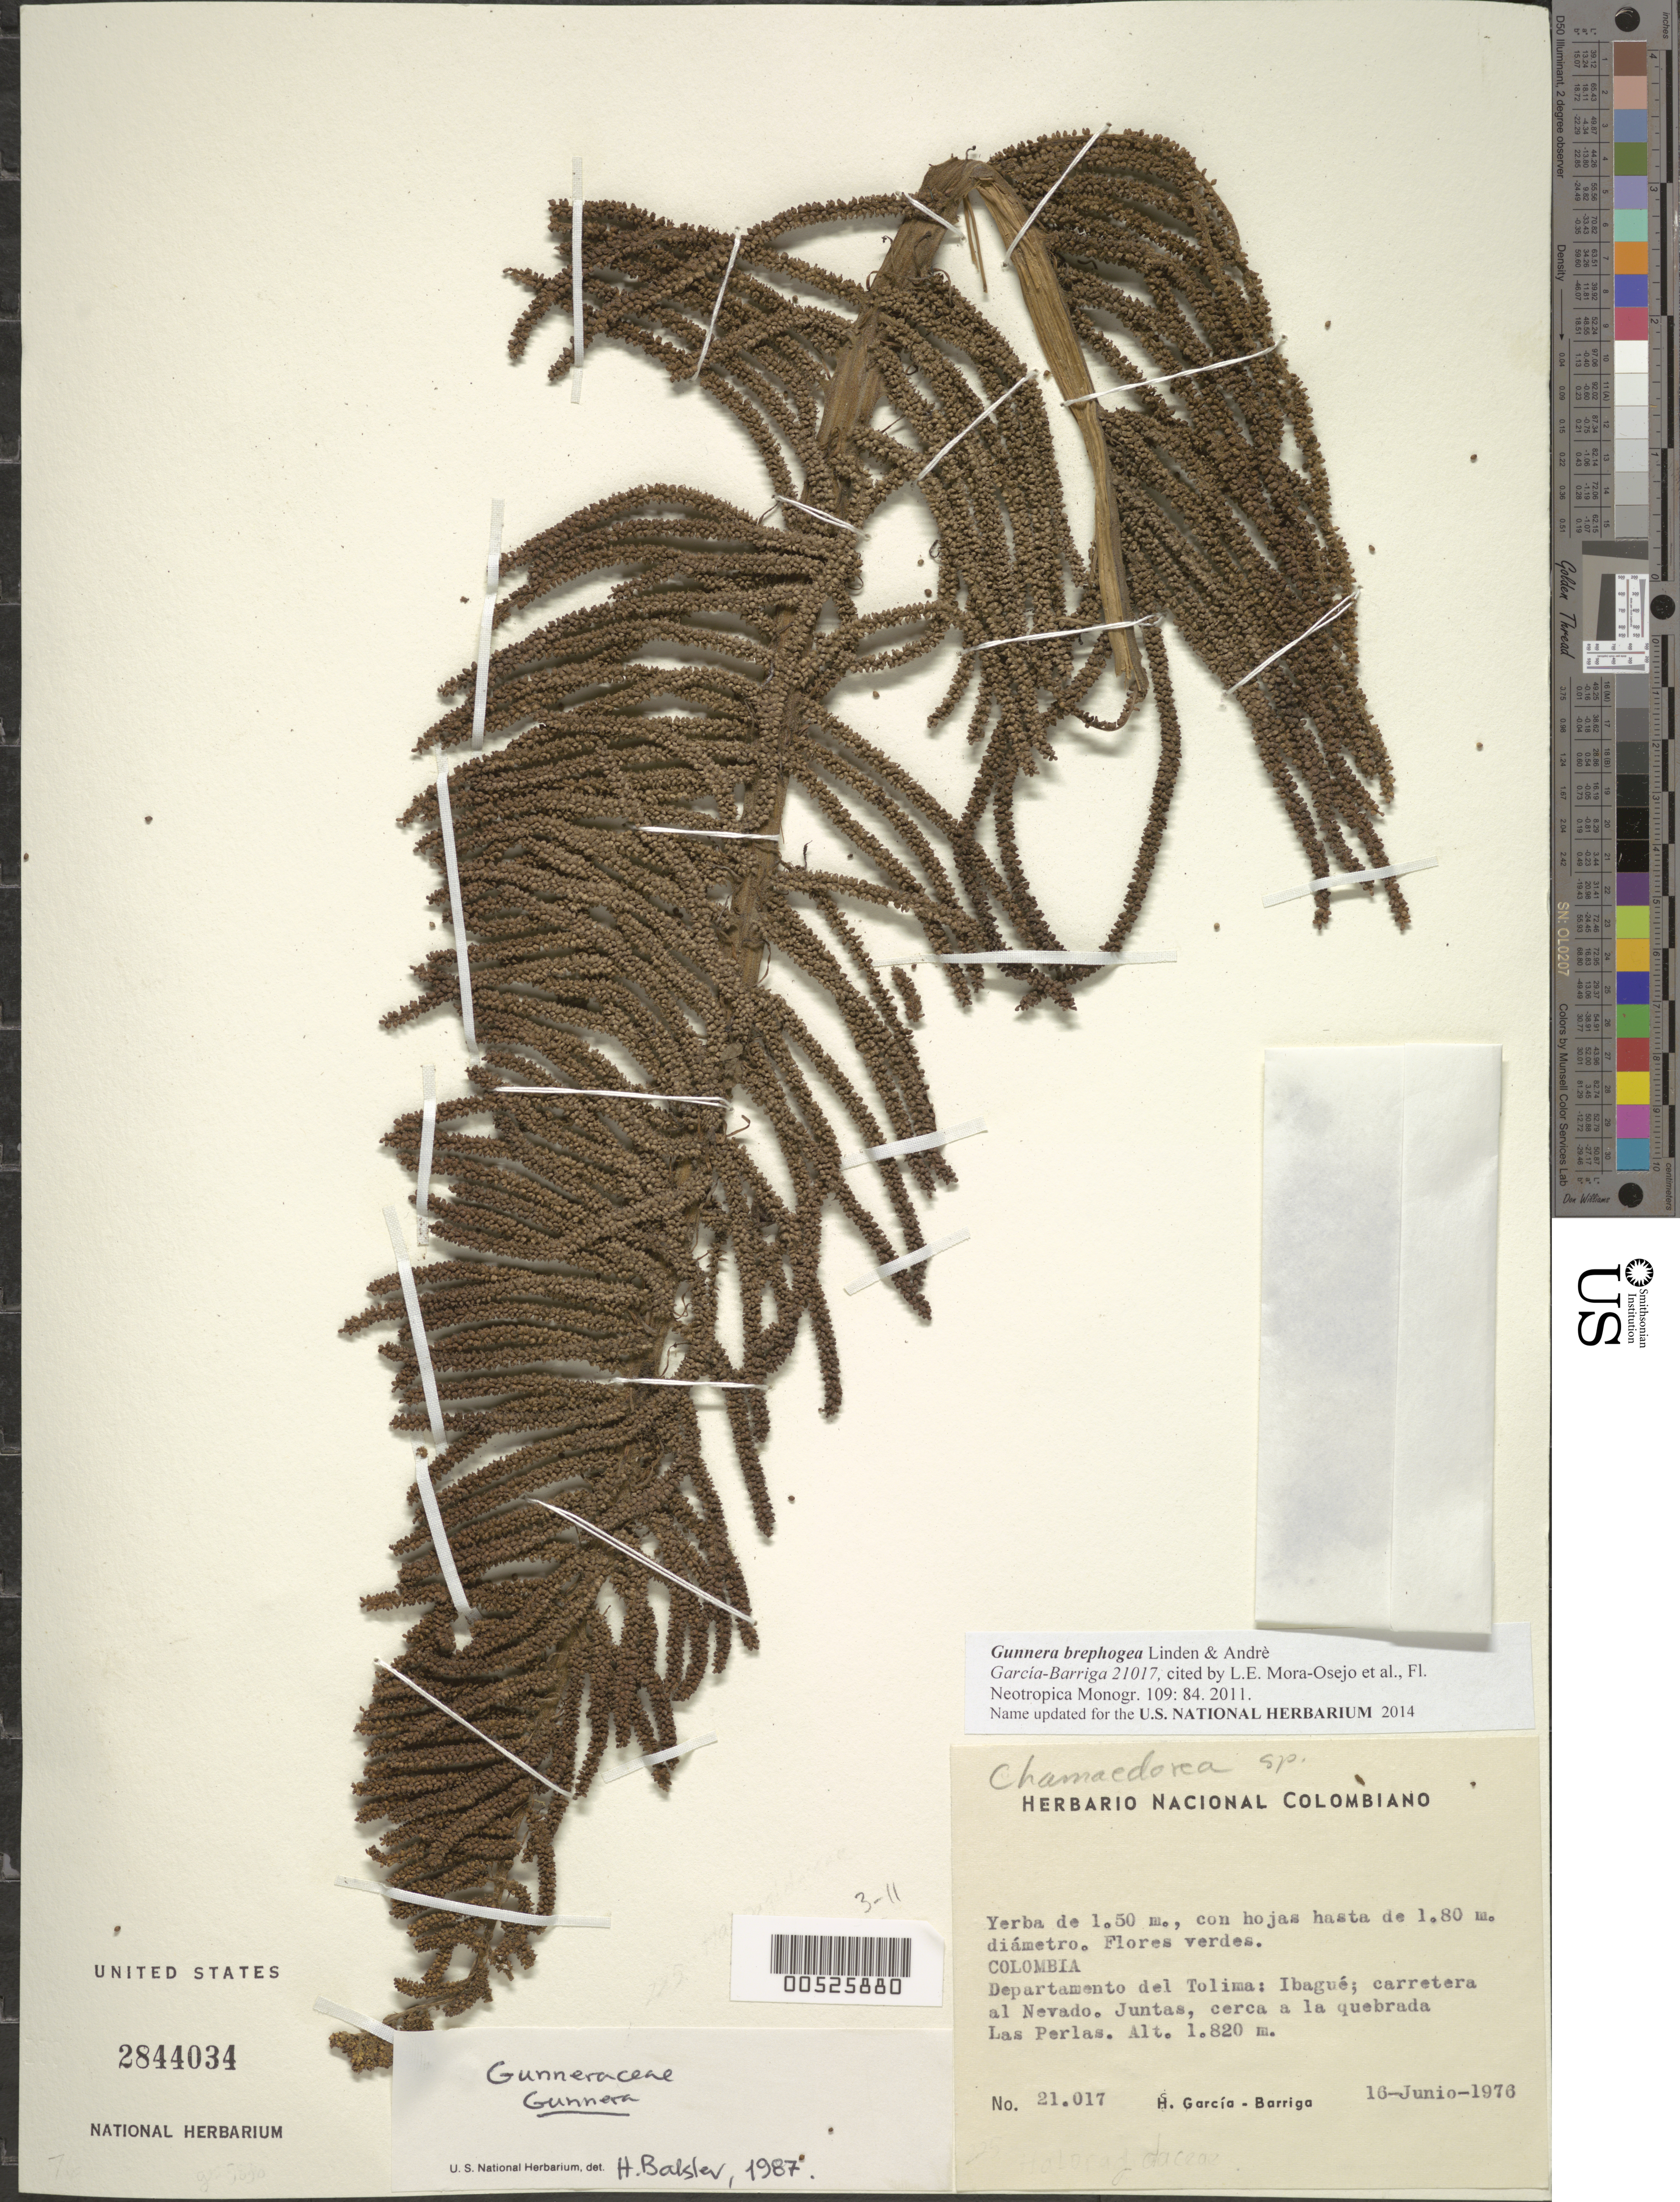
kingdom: Plantae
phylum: Tracheophyta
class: Magnoliopsida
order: Gunnerales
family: Gunneraceae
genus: Gunnera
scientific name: Gunnera brephogea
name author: B.L. Linden & André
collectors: H. García Barriga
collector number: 21017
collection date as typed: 16 Jun 1976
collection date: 1976-06-16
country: Colombia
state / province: Tolima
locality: Ibagué; Carretera al Nevada, Junta, Cerca a la Quebrada Las Perlas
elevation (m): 1820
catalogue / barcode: US 2844034